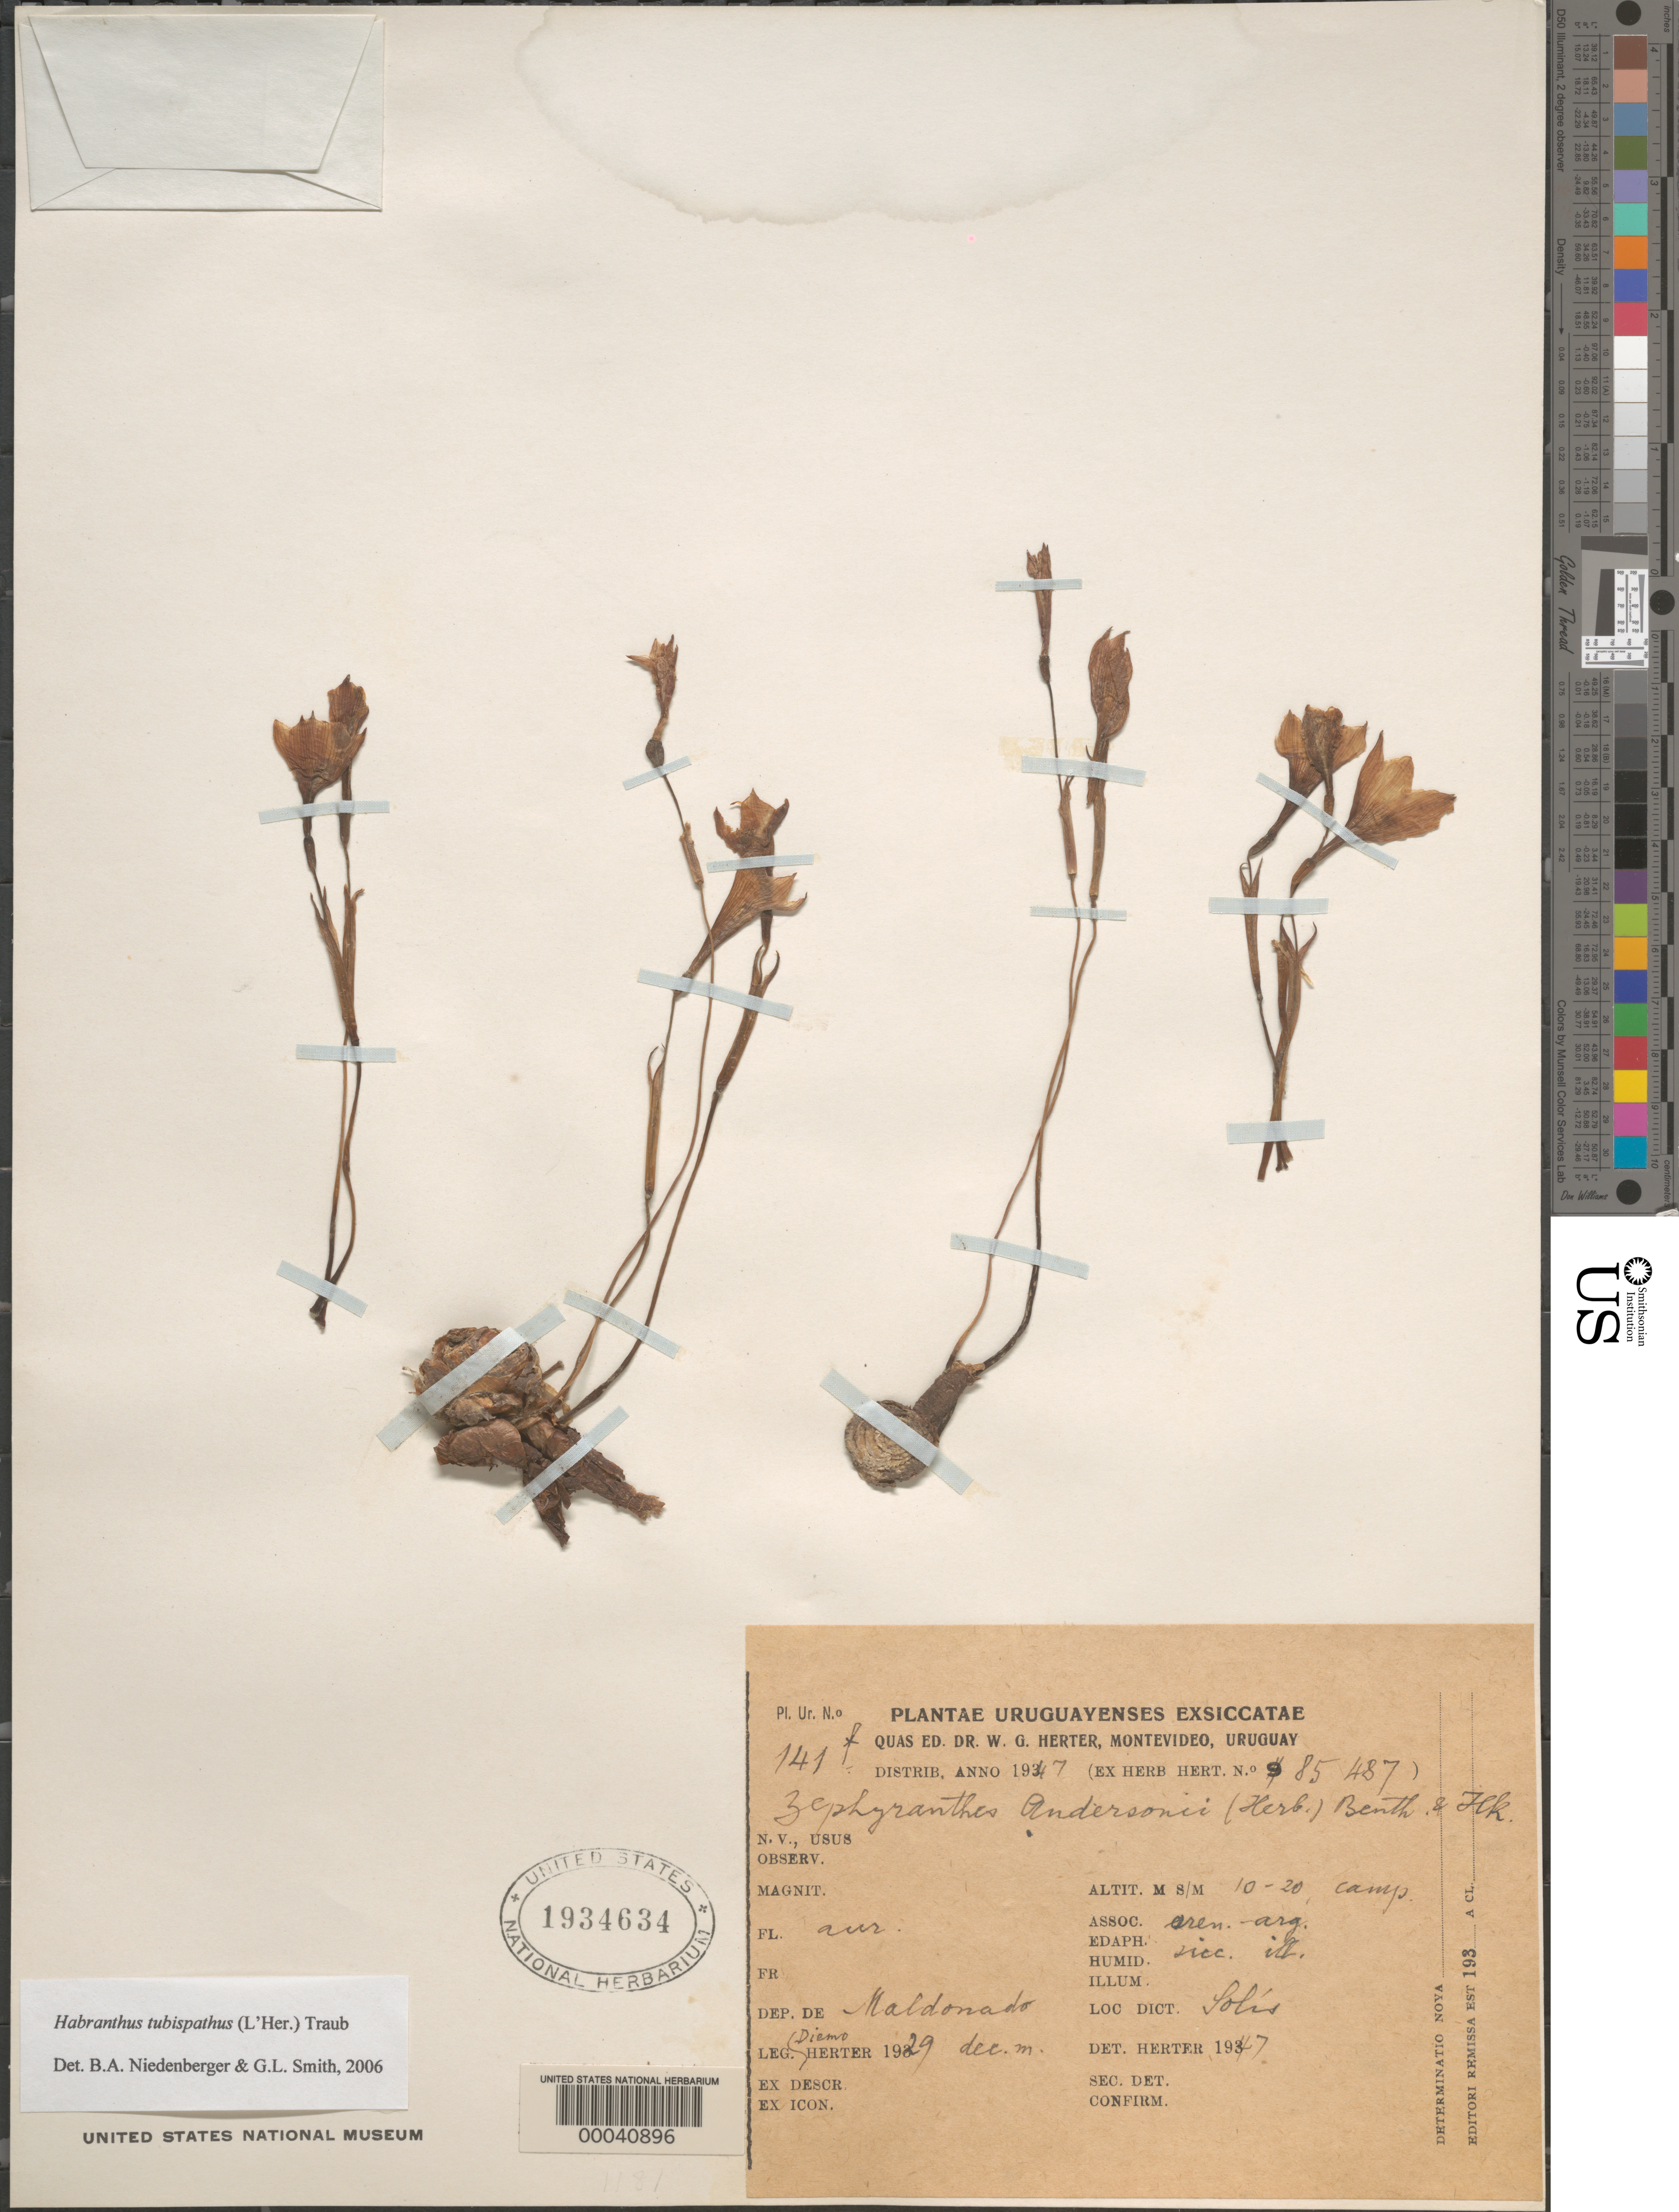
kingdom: Plantae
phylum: Tracheophyta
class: Liliopsida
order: Asparagales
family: Amaryllidaceae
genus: Habranthus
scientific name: Habranthus tubispathus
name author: (L'Hér.) Traub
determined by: Niedenberger, B. A.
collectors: -. Diemo & W. G. Herter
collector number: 141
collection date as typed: Dec 1929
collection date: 1929-12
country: Uruguay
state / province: Maldonado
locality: Solis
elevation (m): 10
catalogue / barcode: US 1934634